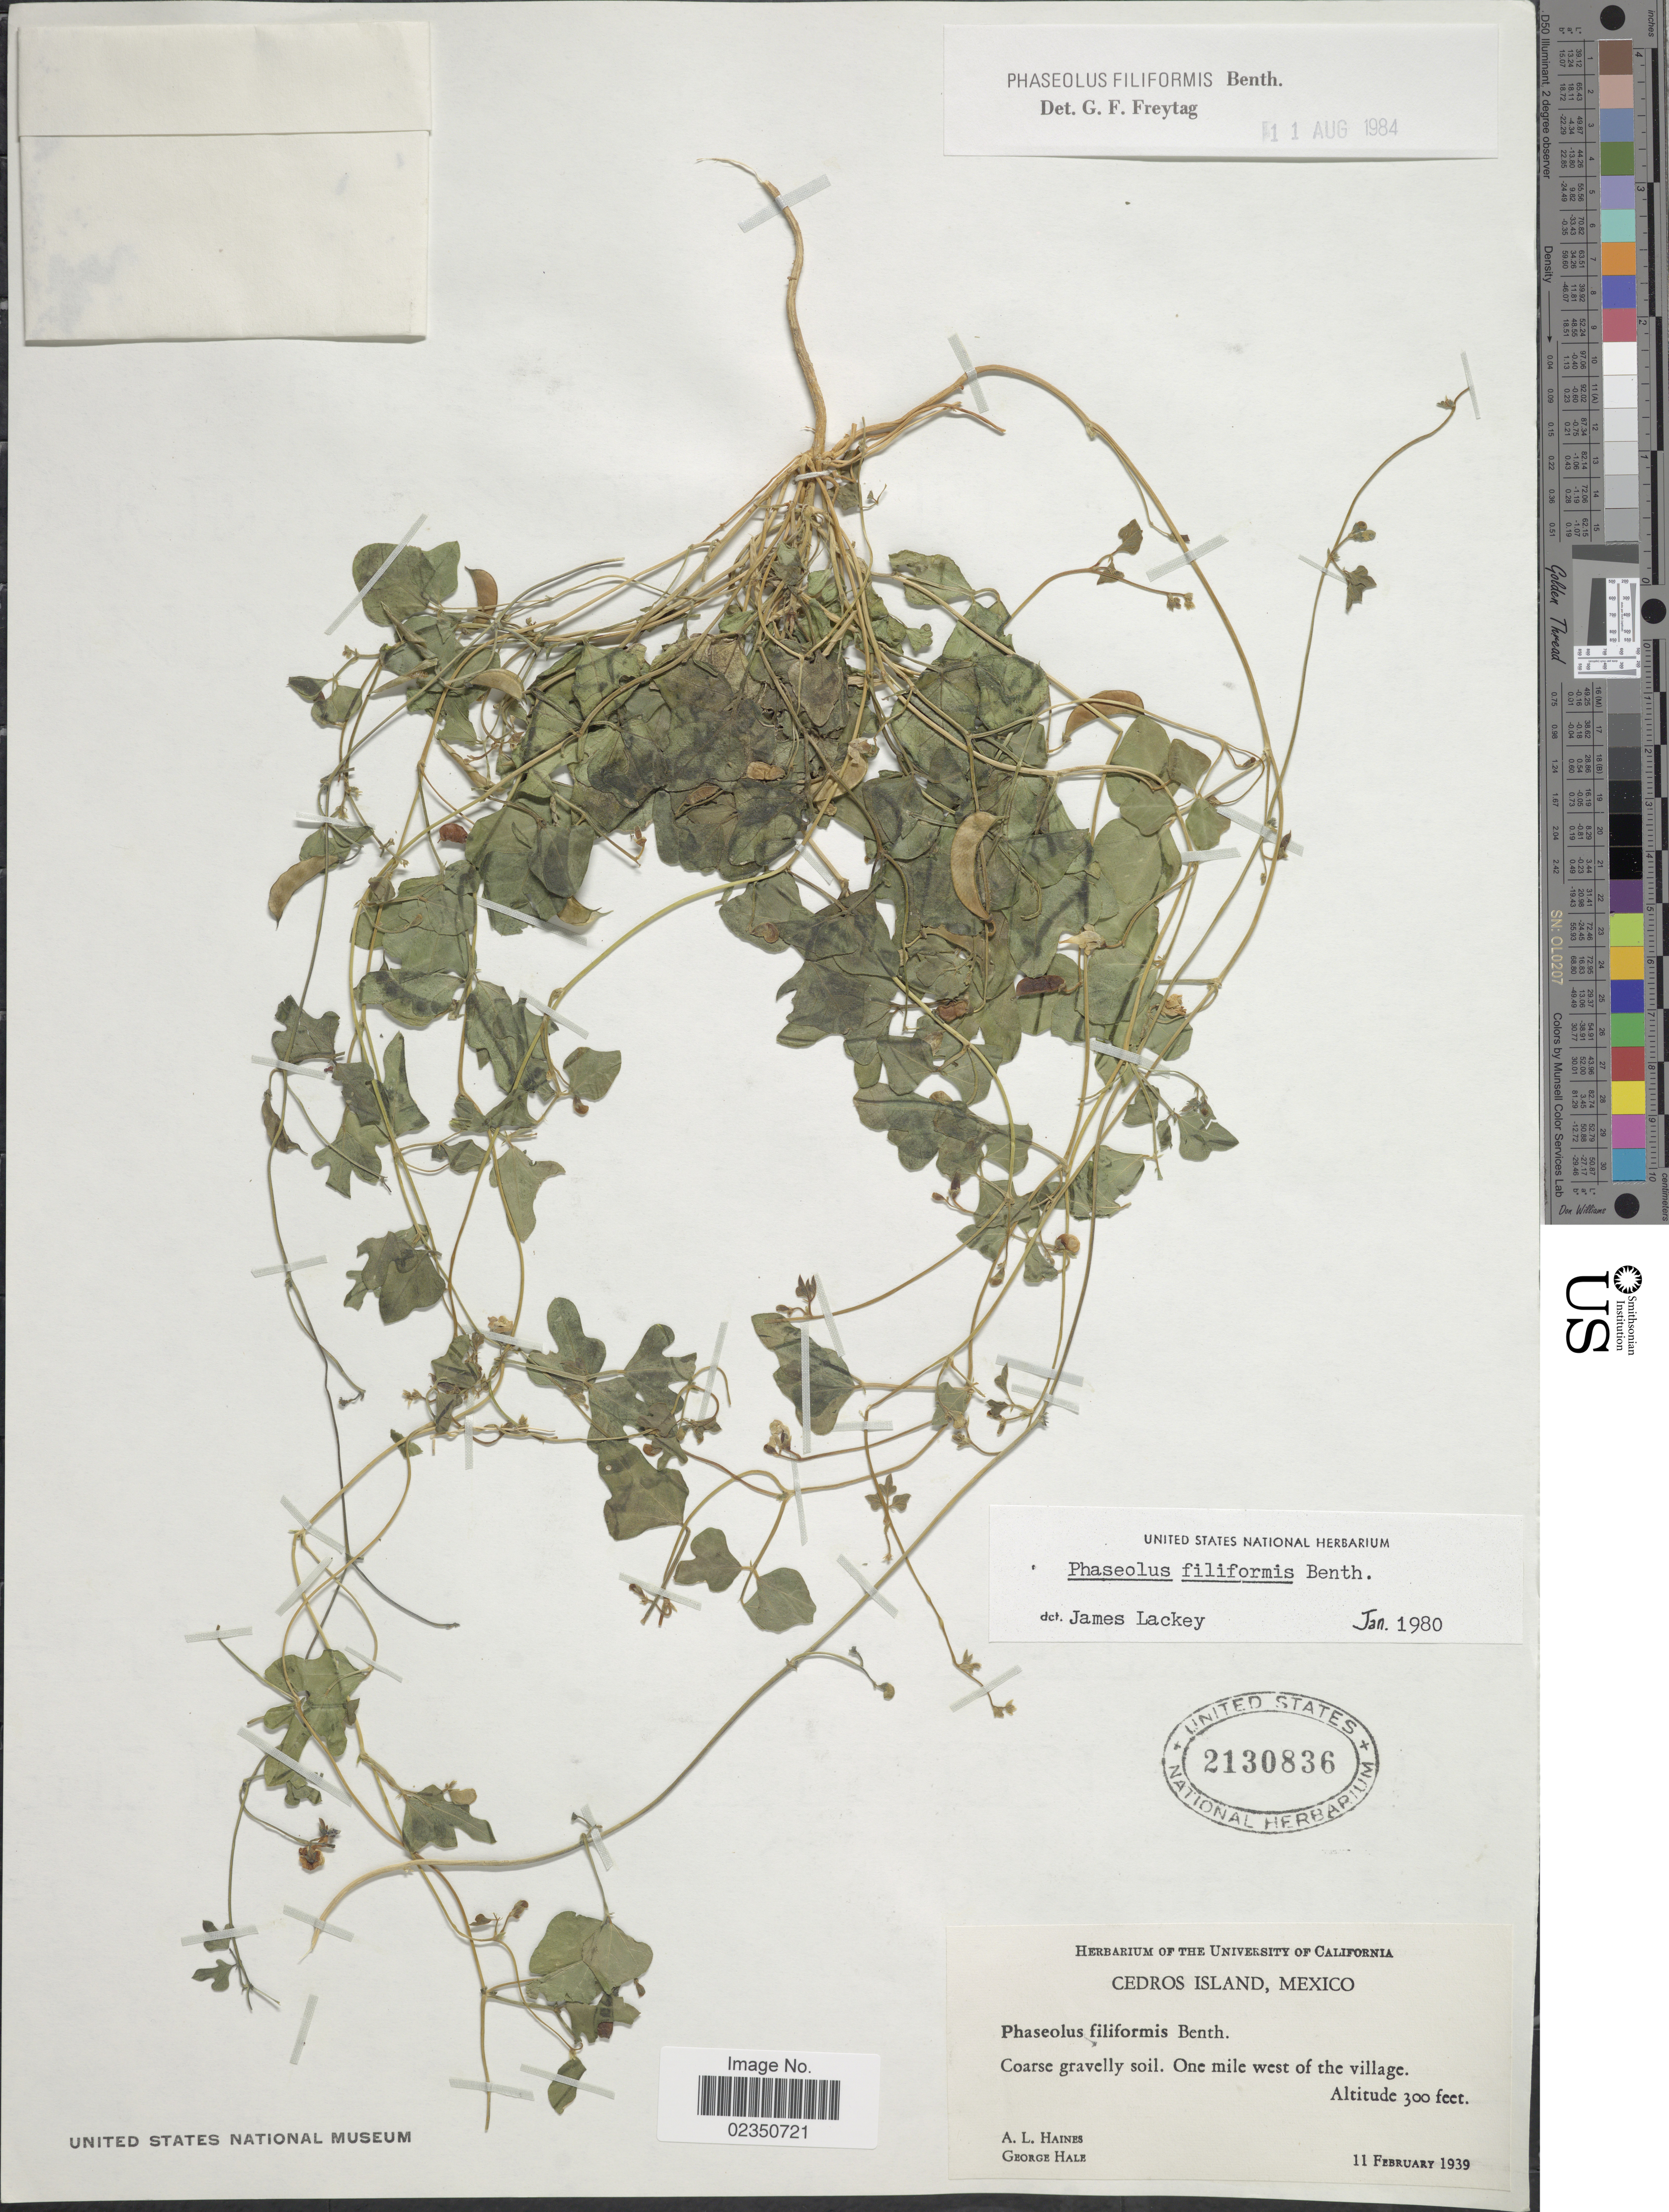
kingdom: Plantae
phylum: Tracheophyta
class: Magnoliopsida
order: Fabales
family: Fabaceae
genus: Phaseolus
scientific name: Phaseolus filiformis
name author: Benth.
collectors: A. L. Haines & G. Hale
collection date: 1939-02-11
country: Mexico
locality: Cedros Island, one mile west of the village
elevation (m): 91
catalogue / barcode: US 2130836